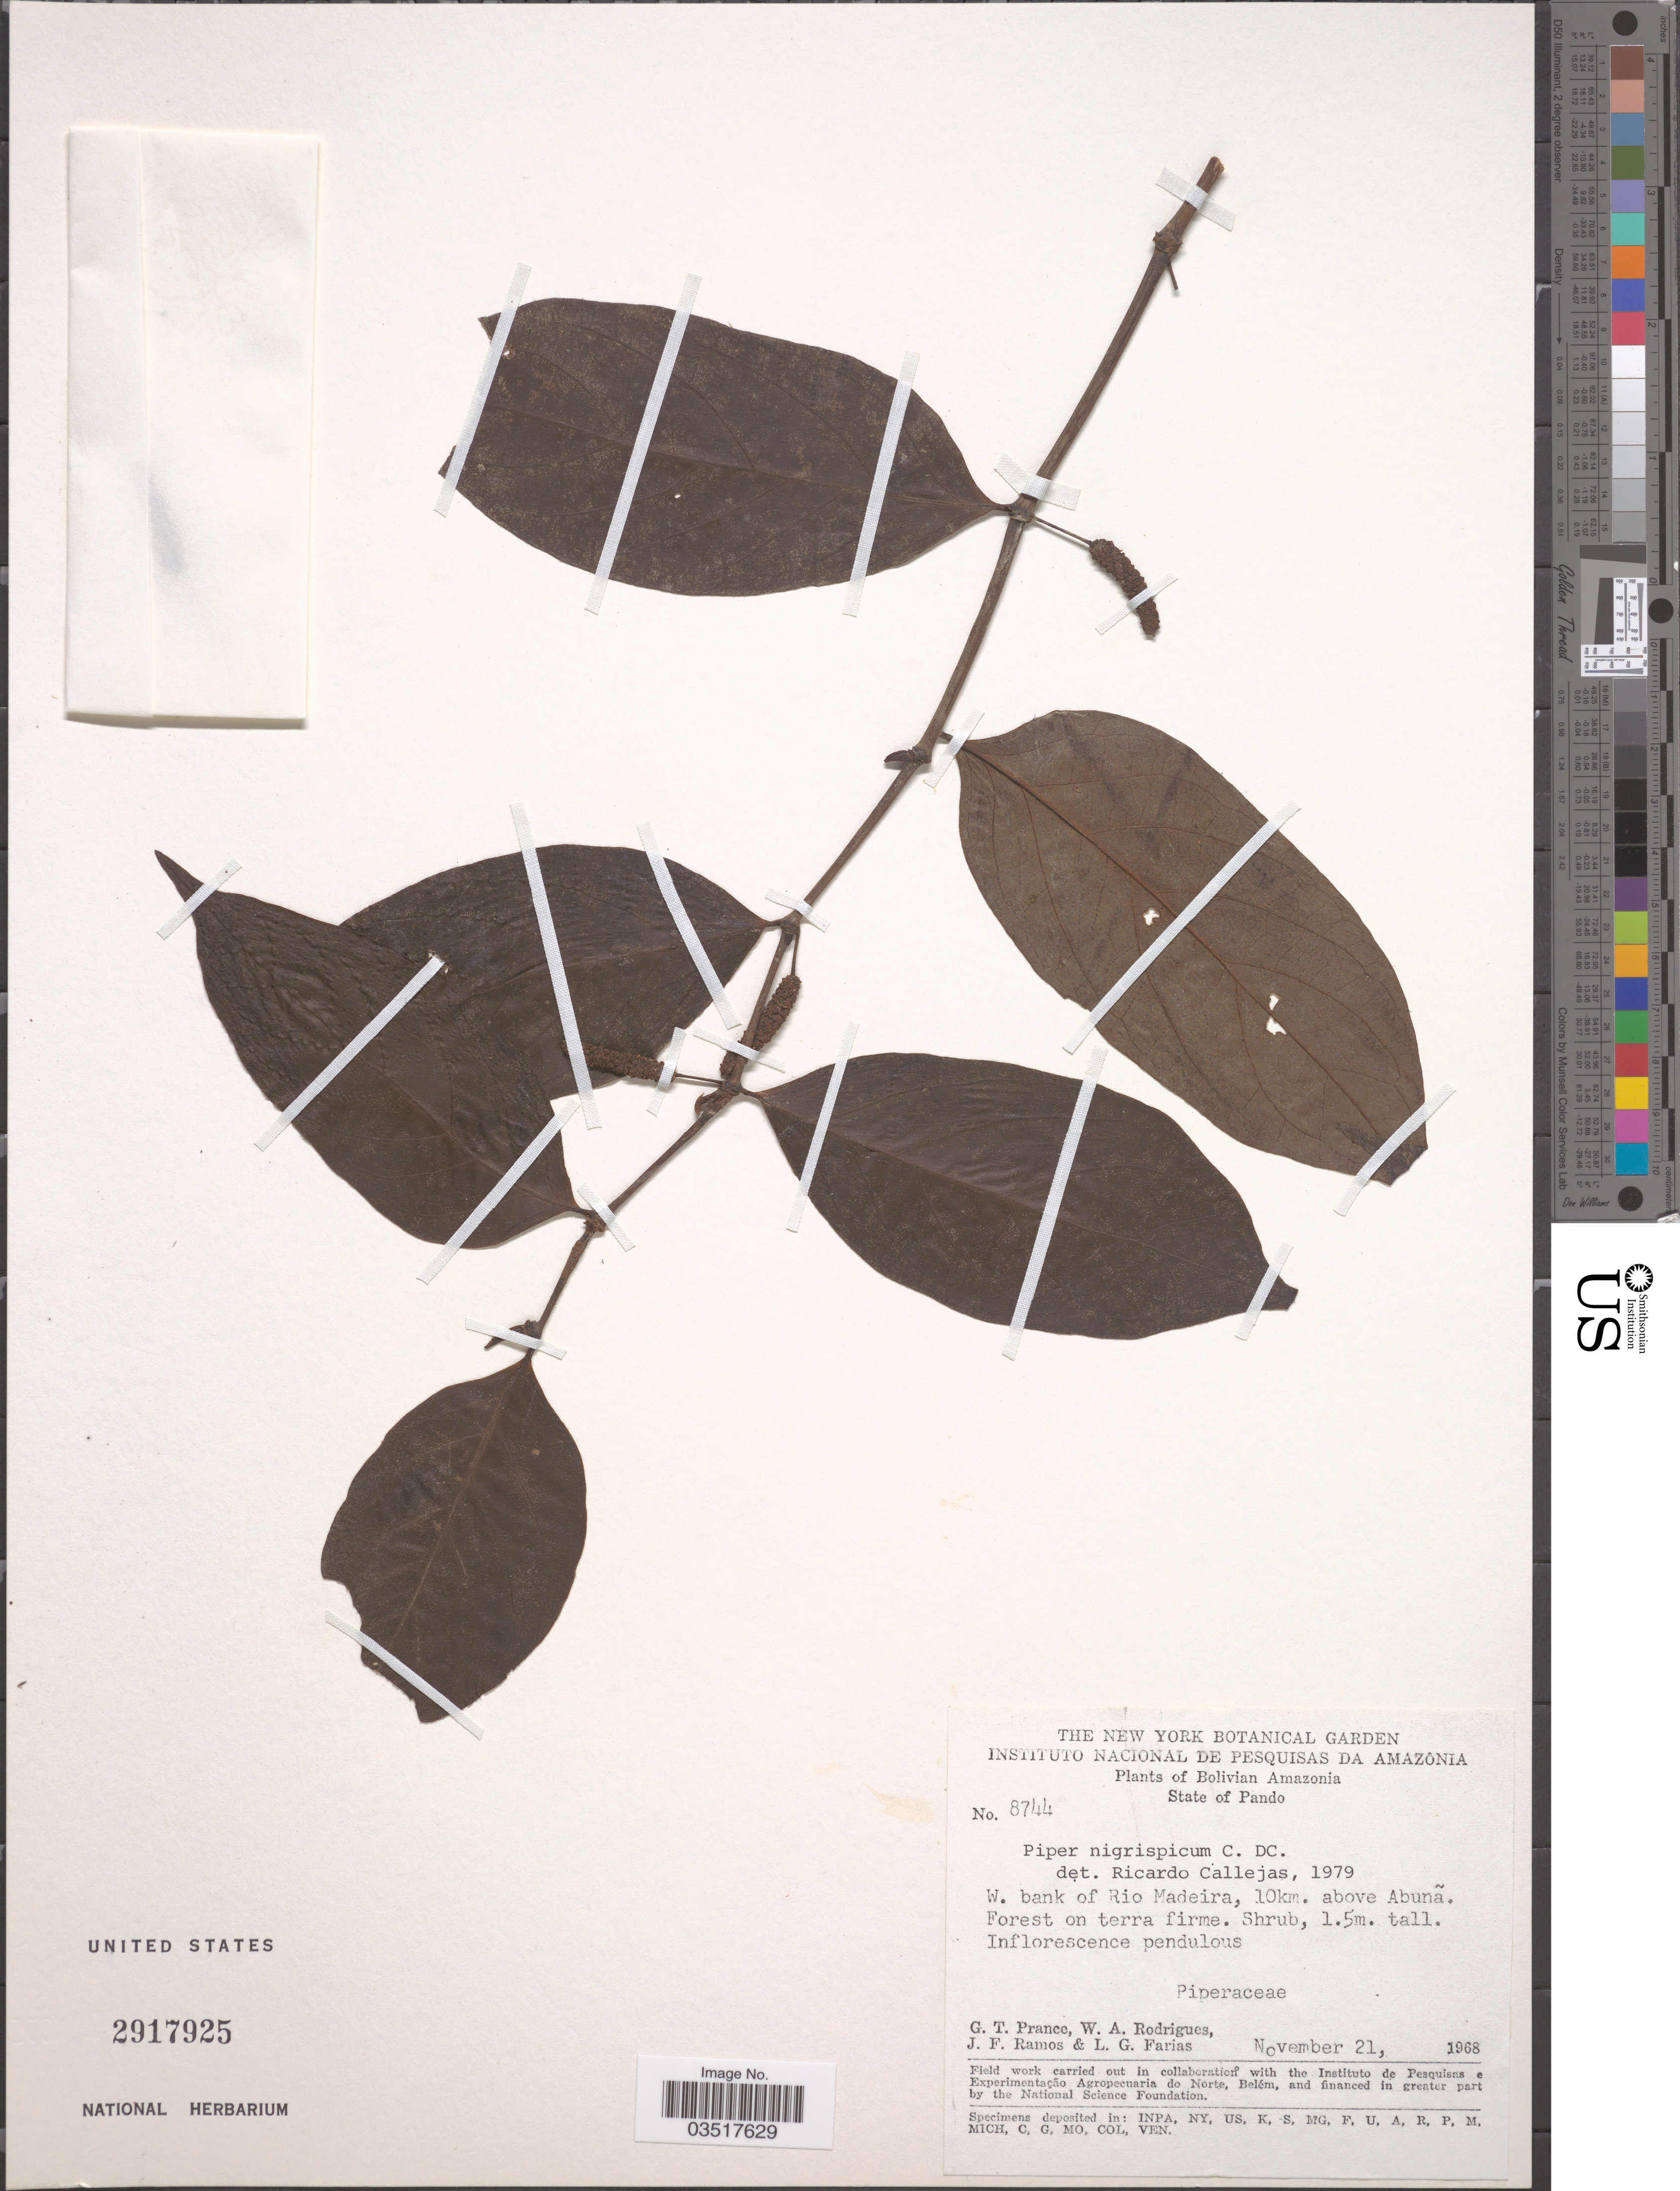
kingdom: Plantae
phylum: Tracheophyta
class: Magnoliopsida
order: Piperales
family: Piperaceae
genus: Piper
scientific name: Piper nigrispicum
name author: C. DC.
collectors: G. T. Prance, W. A. Rodrigues, J. F. Ramos & L. G. Farias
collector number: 8744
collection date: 1968-11-21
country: Bolivia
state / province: Pando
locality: Bolivian Amazonia. W. bank of Rio Madeira, 10km. above Abuña.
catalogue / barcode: US 2917925